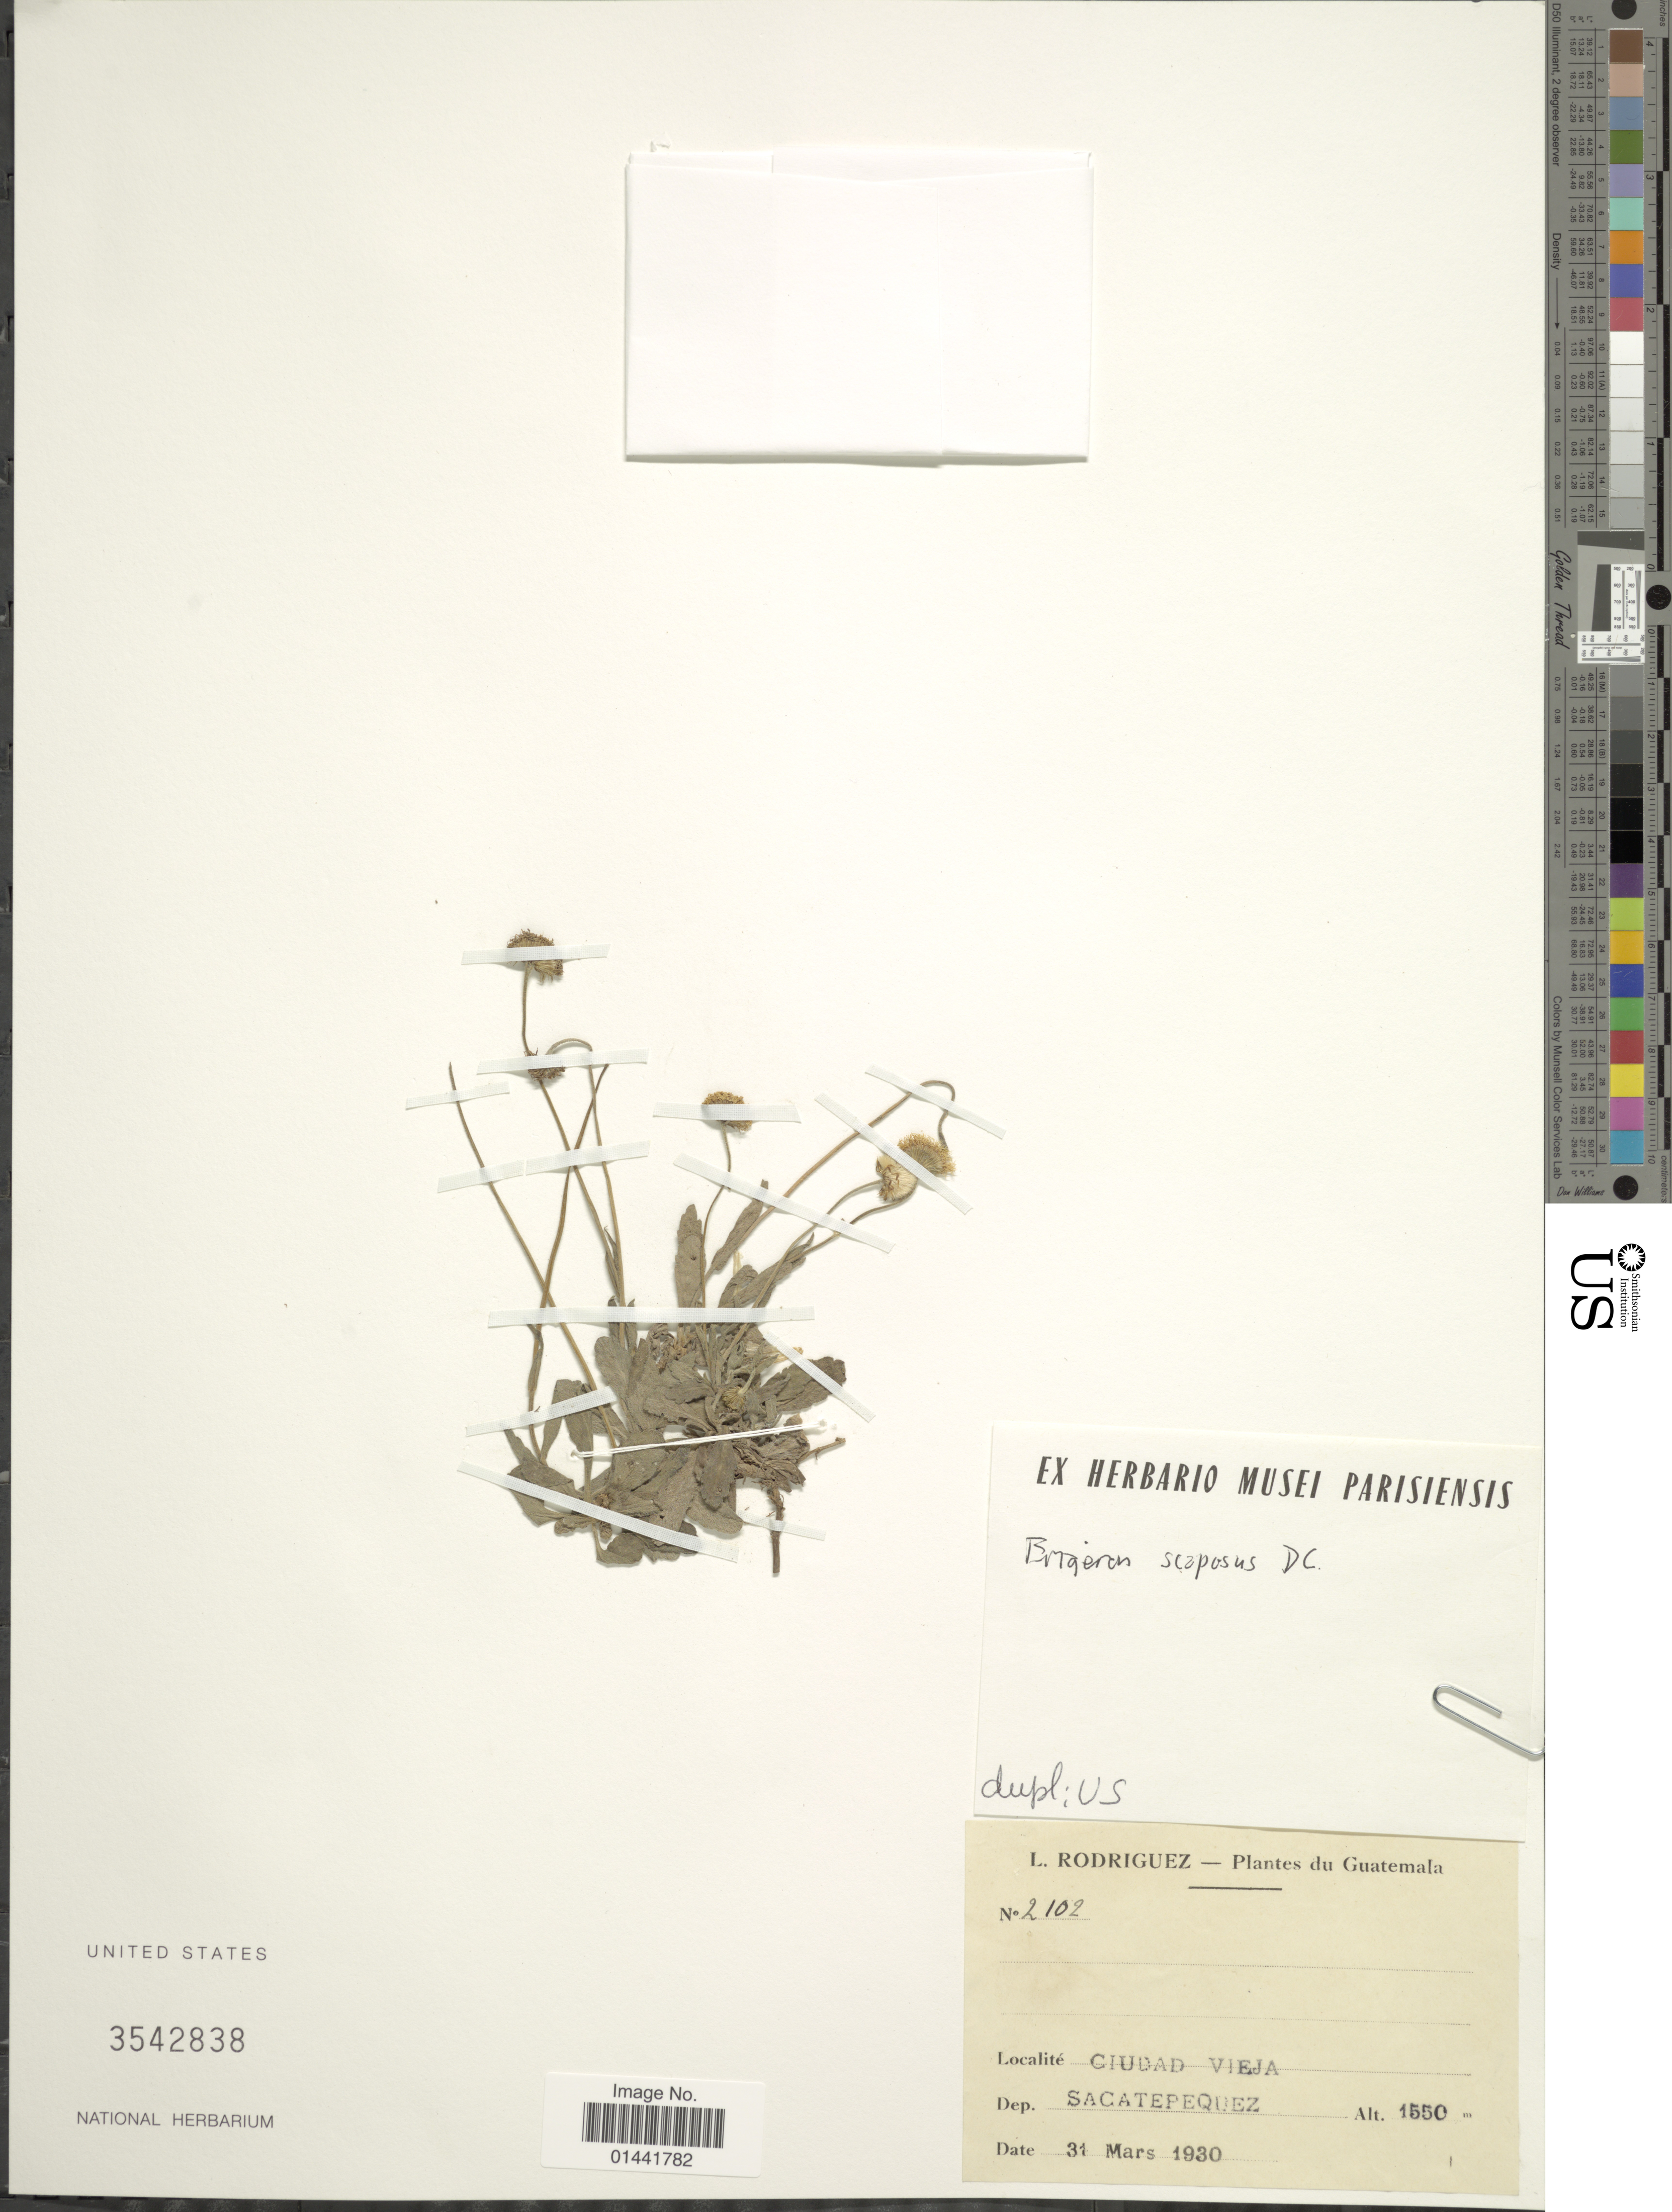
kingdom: Plantae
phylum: Tracheophyta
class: Magnoliopsida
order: Asterales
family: Asteraceae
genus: Erigeron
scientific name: Erigeron scaposus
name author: DC.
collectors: L. Rodriguez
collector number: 2102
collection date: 1930-03-31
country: Guatemala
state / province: Sacatepéquez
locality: Ciudad Vieja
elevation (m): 1550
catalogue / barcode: US 3542838